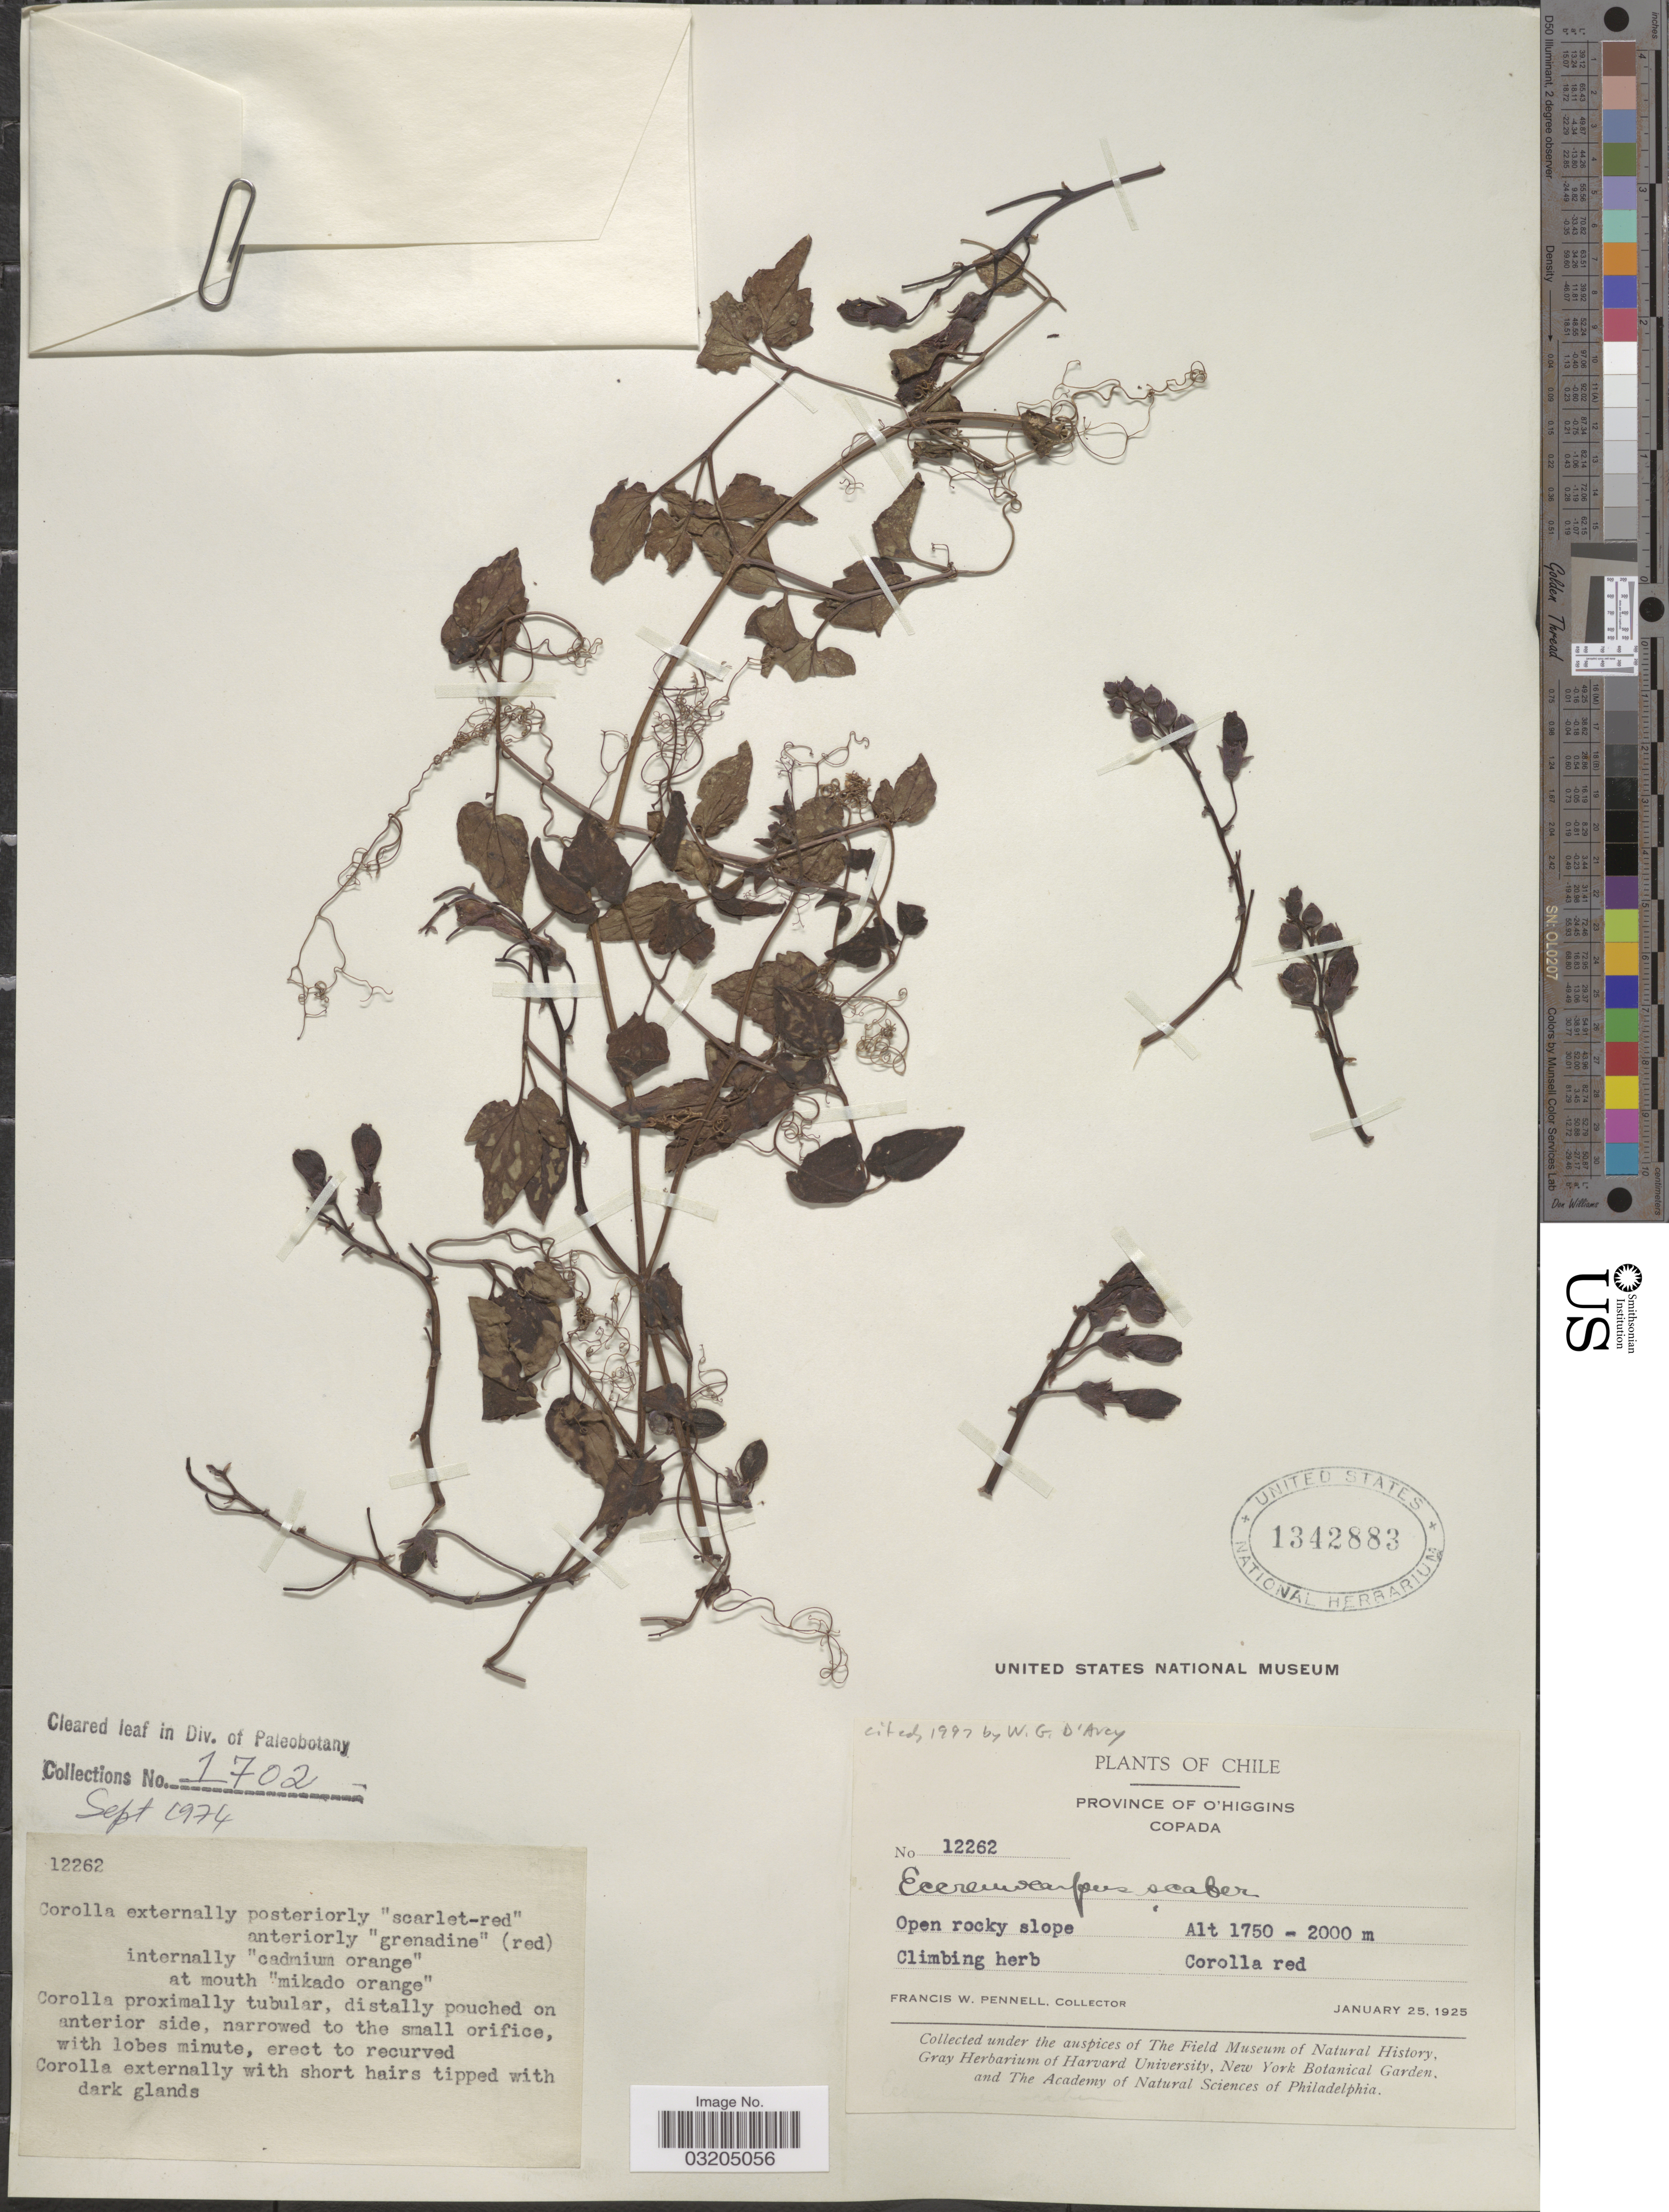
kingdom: Plantae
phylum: Tracheophyta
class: Magnoliopsida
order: Lamiales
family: Bignoniaceae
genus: Eccremocarpus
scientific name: Eccremocarpus scaber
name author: Ruiz & Pav.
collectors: F. W. Pennell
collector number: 12262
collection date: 1925-01-25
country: Chile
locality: Province of O'Higgins Copada.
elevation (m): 1750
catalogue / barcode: US 1342883